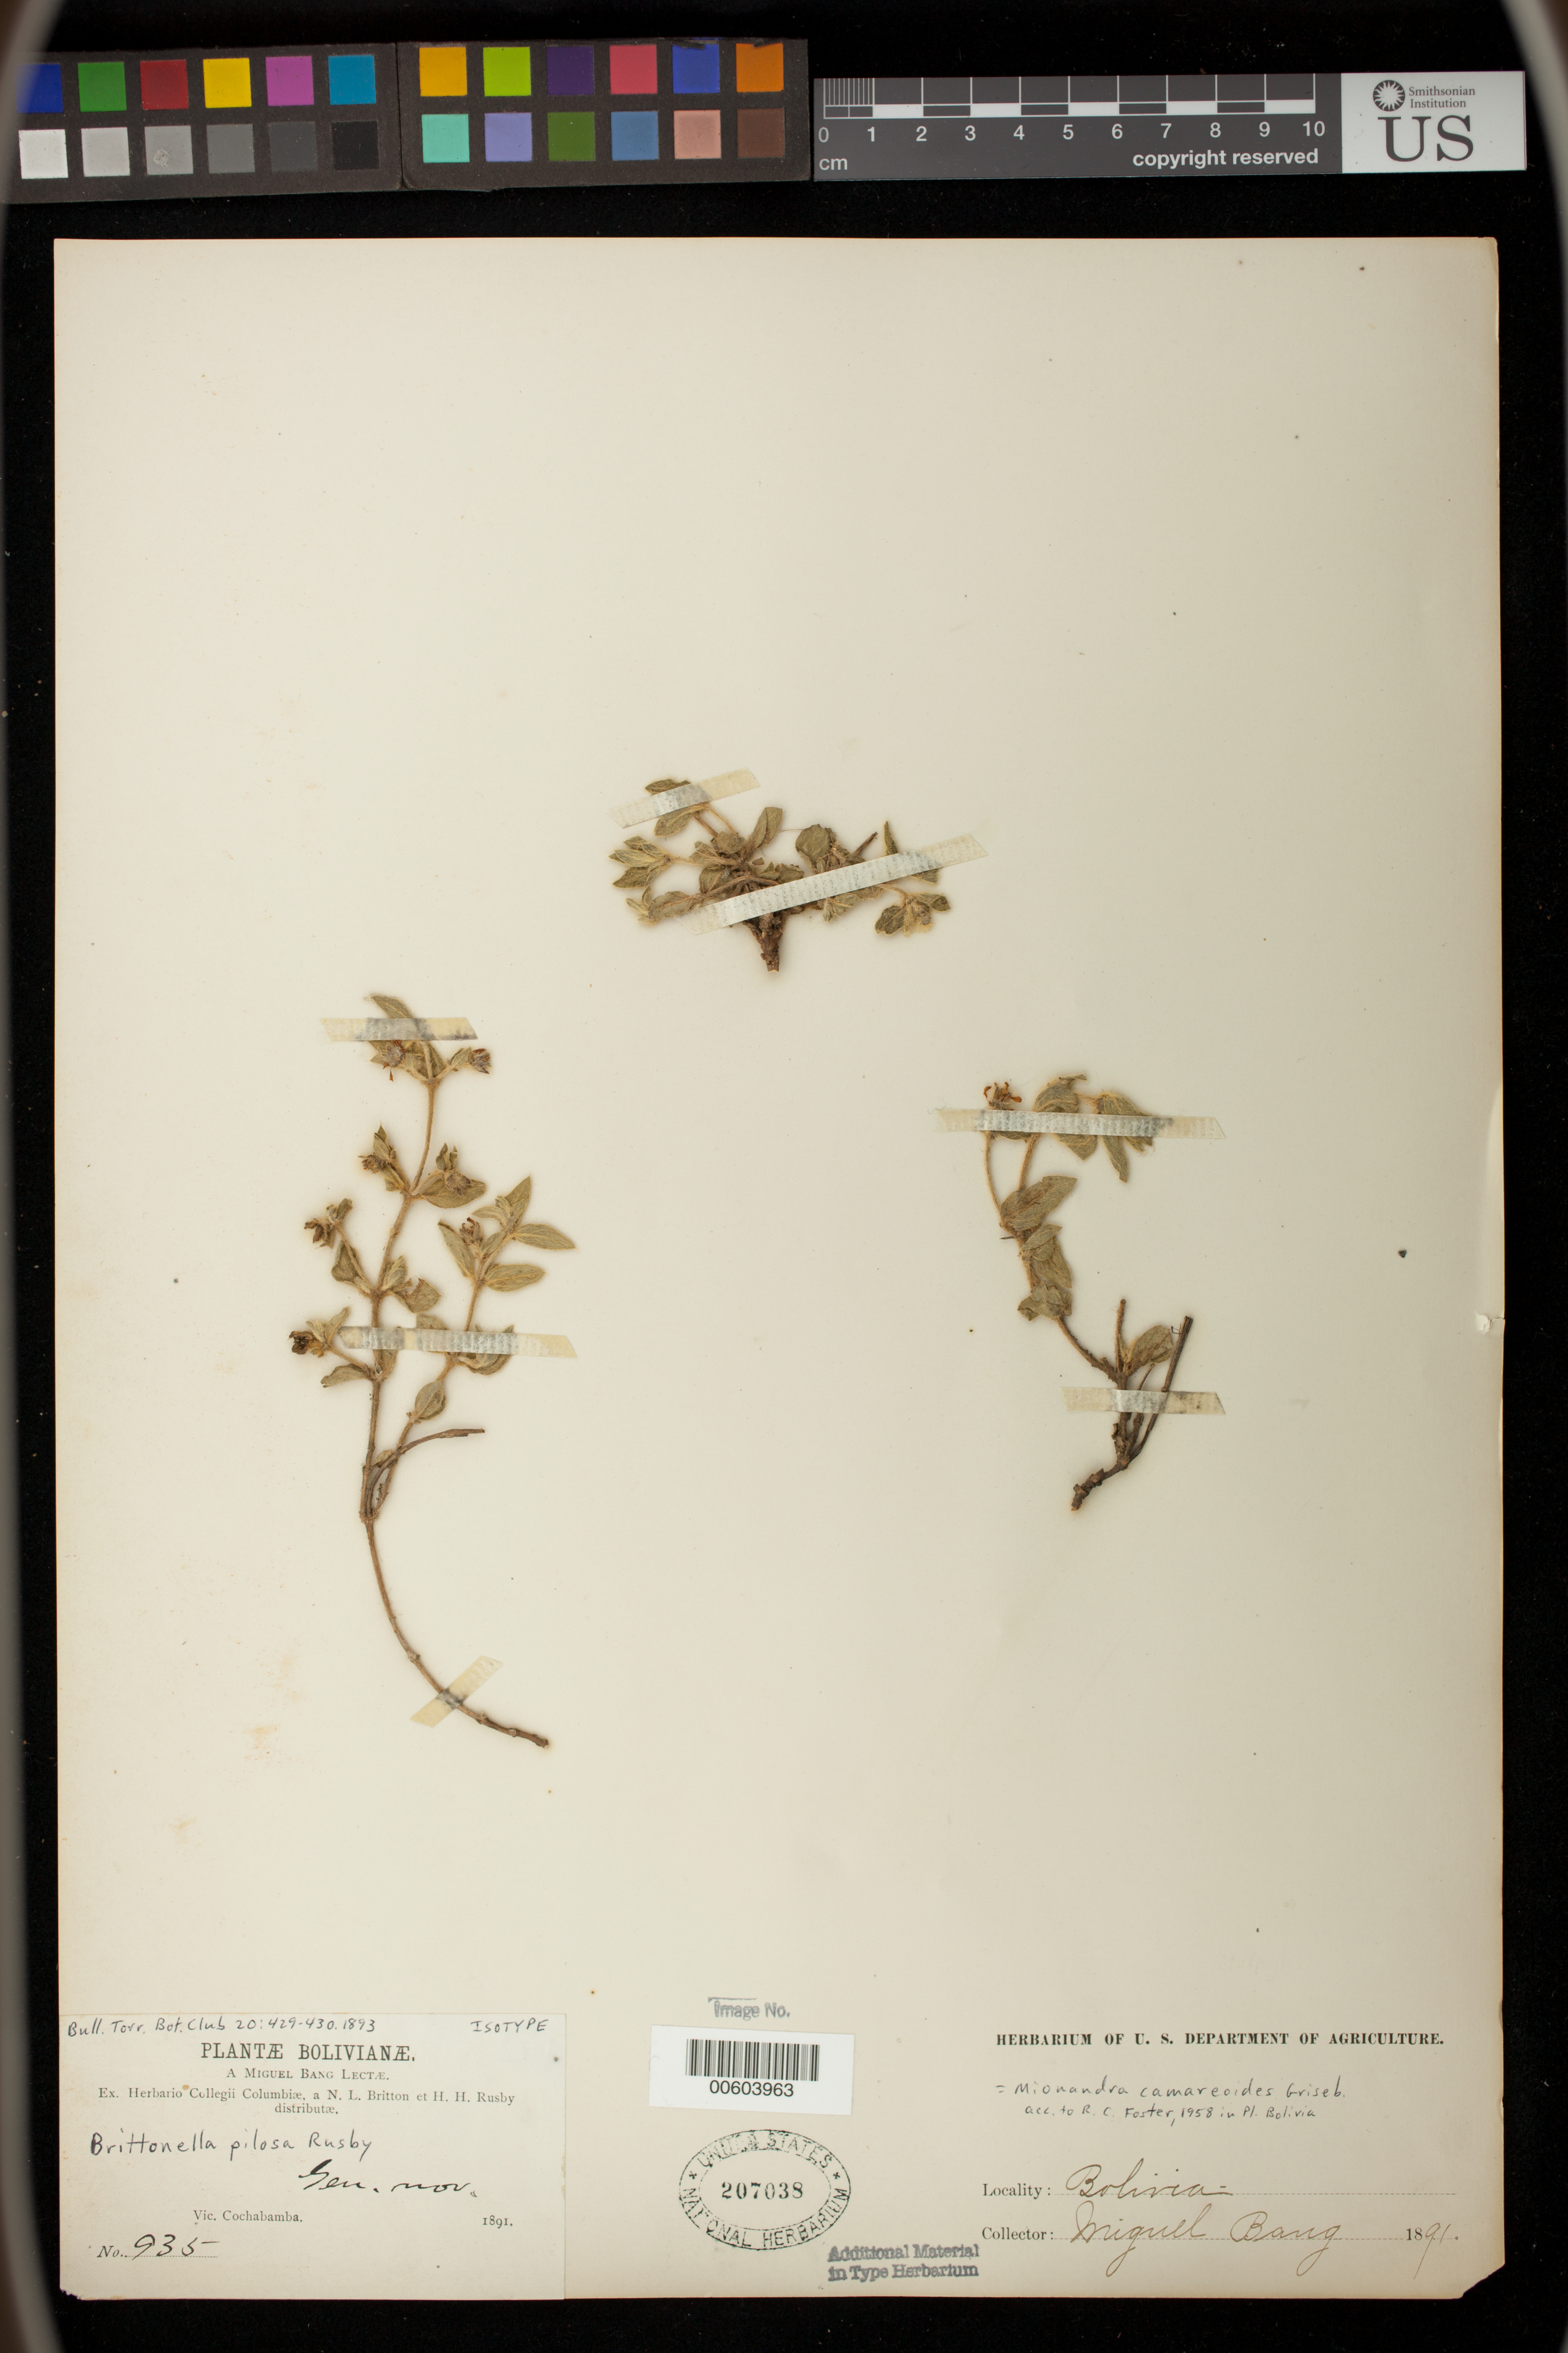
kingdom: Plantae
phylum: Tracheophyta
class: Magnoliopsida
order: Malpighiales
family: Malpighiaceae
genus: Brittonella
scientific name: Brittonella pilosa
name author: Rusby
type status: Isotype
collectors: M. Bang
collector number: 935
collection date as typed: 1891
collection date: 1891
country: Bolivia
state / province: Cochabamba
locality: Vic. Cochabamba.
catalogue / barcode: US 207038